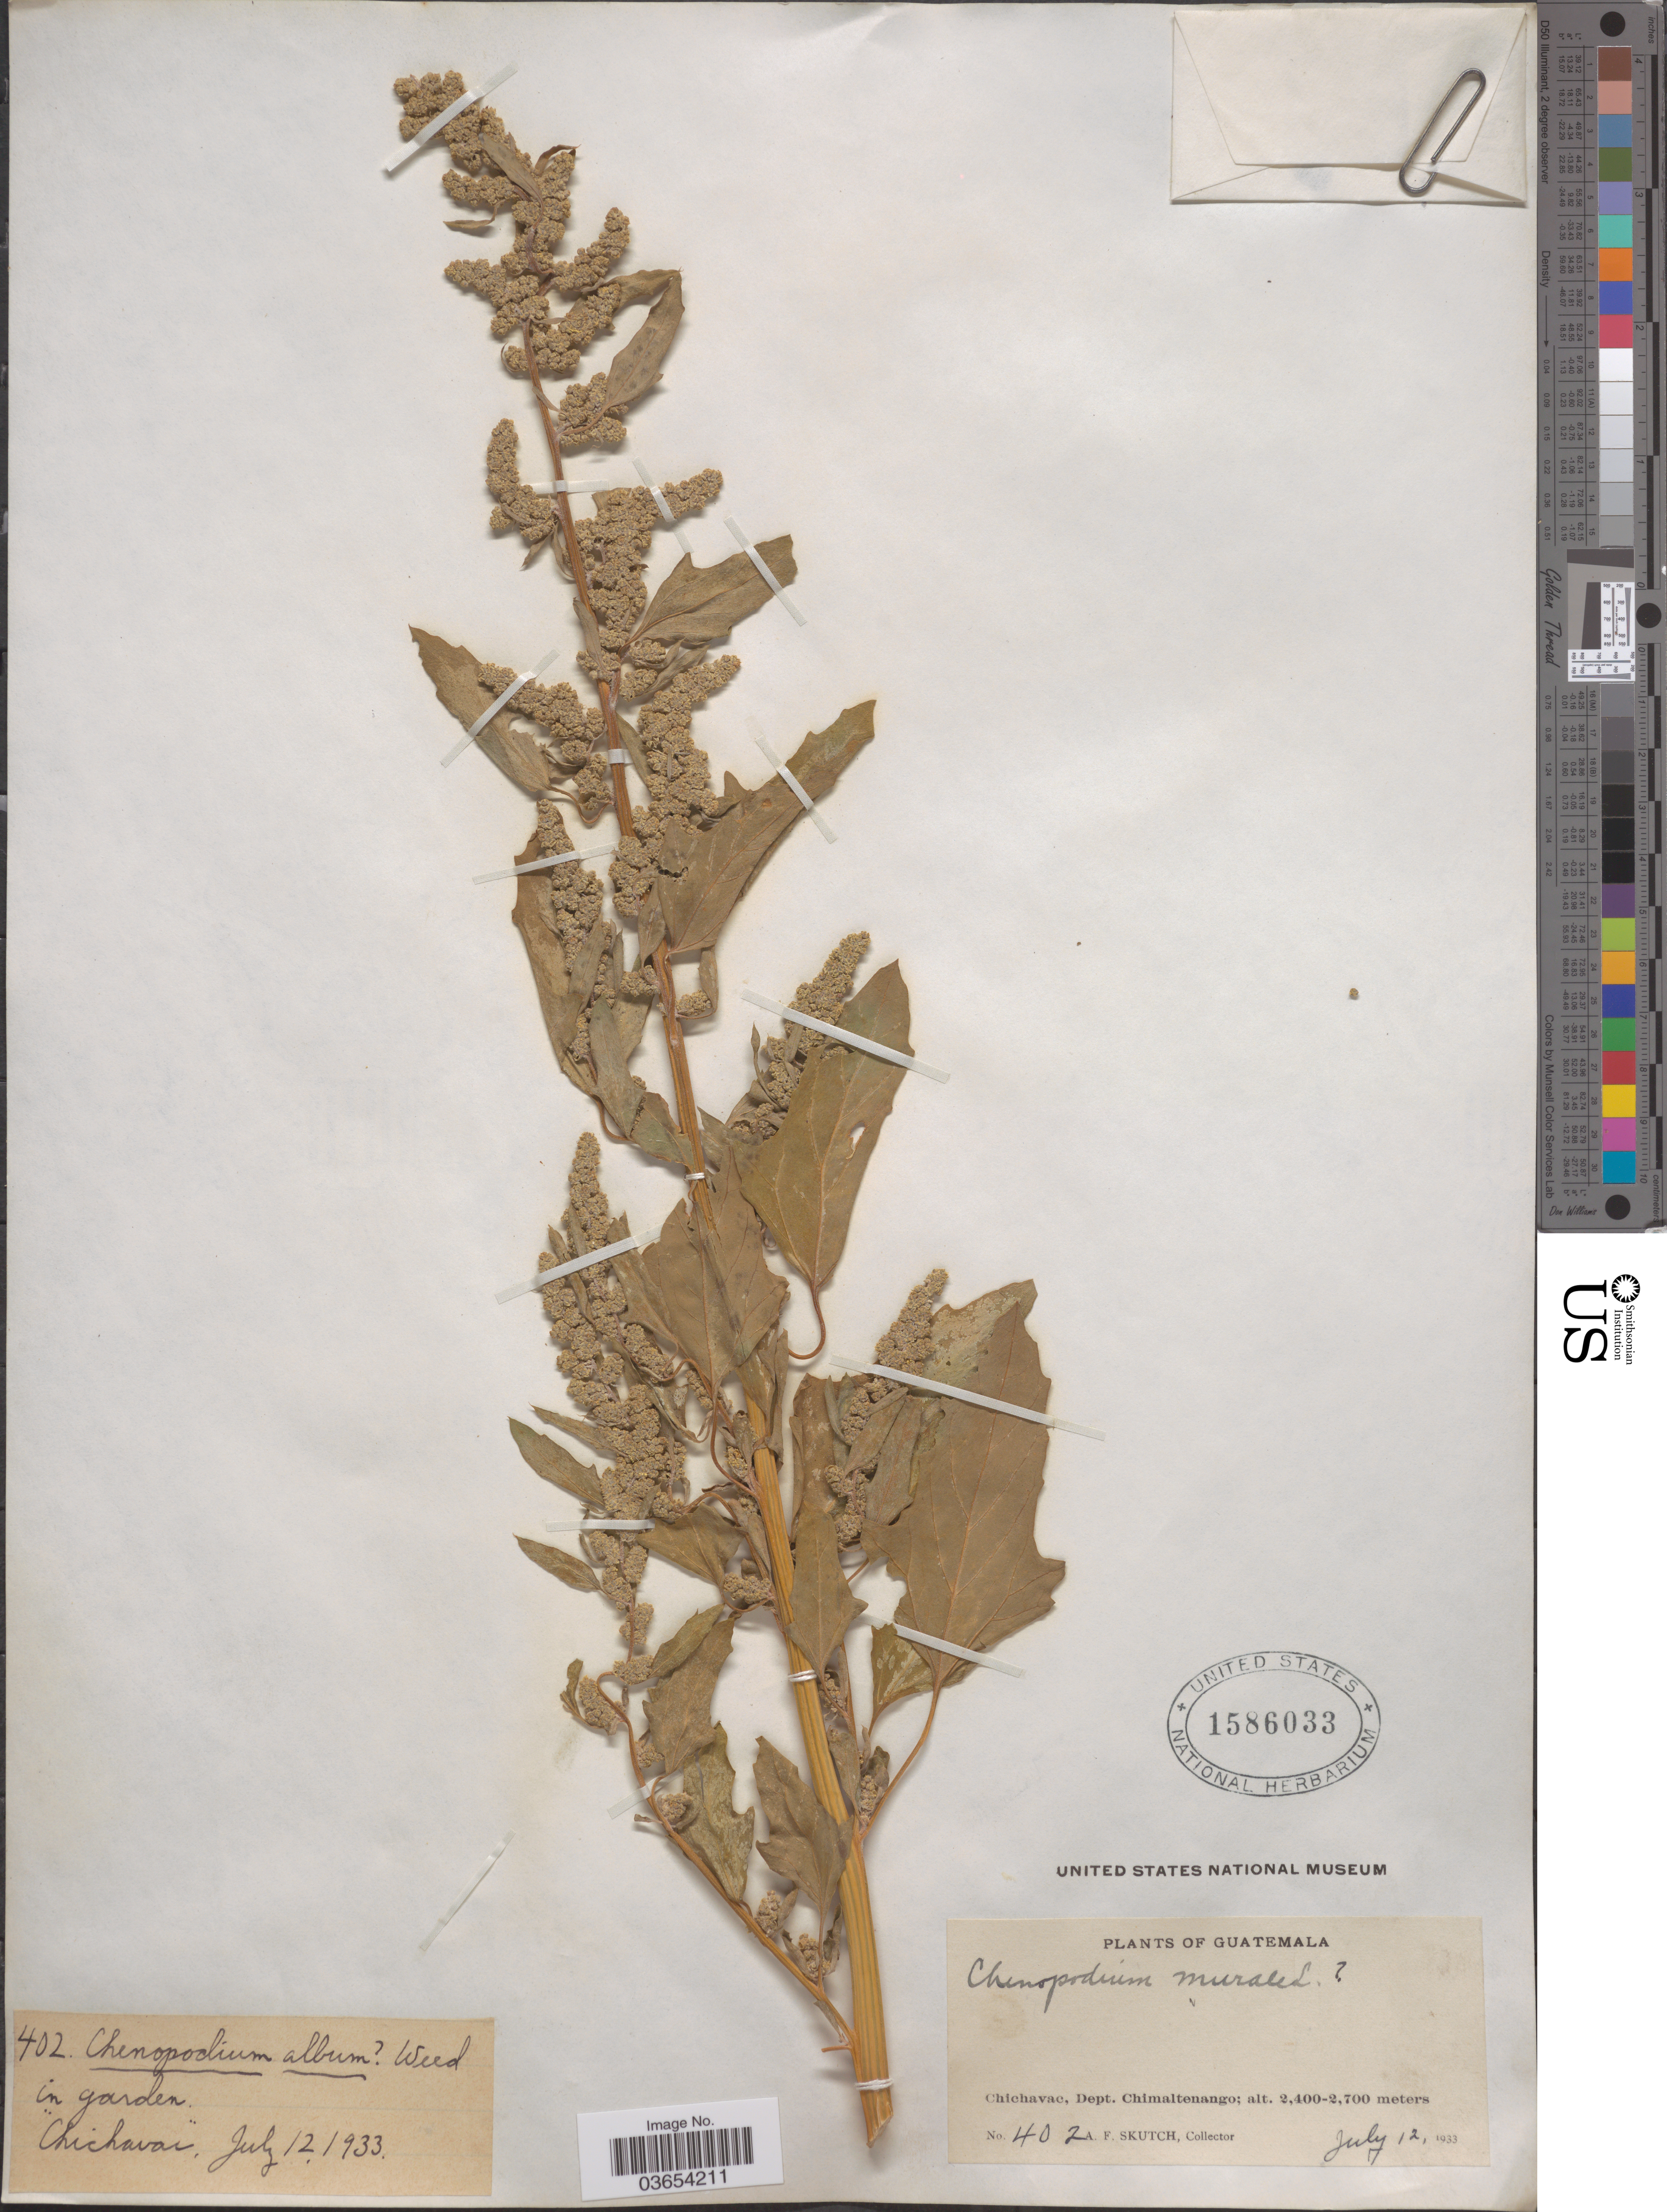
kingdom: Plantae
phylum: Tracheophyta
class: Magnoliopsida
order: Caryophyllales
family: Amaranthaceae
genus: Chenopodium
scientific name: Chenopodium murale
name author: L.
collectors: A. F. Skutch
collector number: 402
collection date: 1933-07-12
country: Guatemala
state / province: Chimaltenango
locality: Chichavac, Dept. Chimaltenango.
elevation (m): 2400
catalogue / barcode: US 1586033